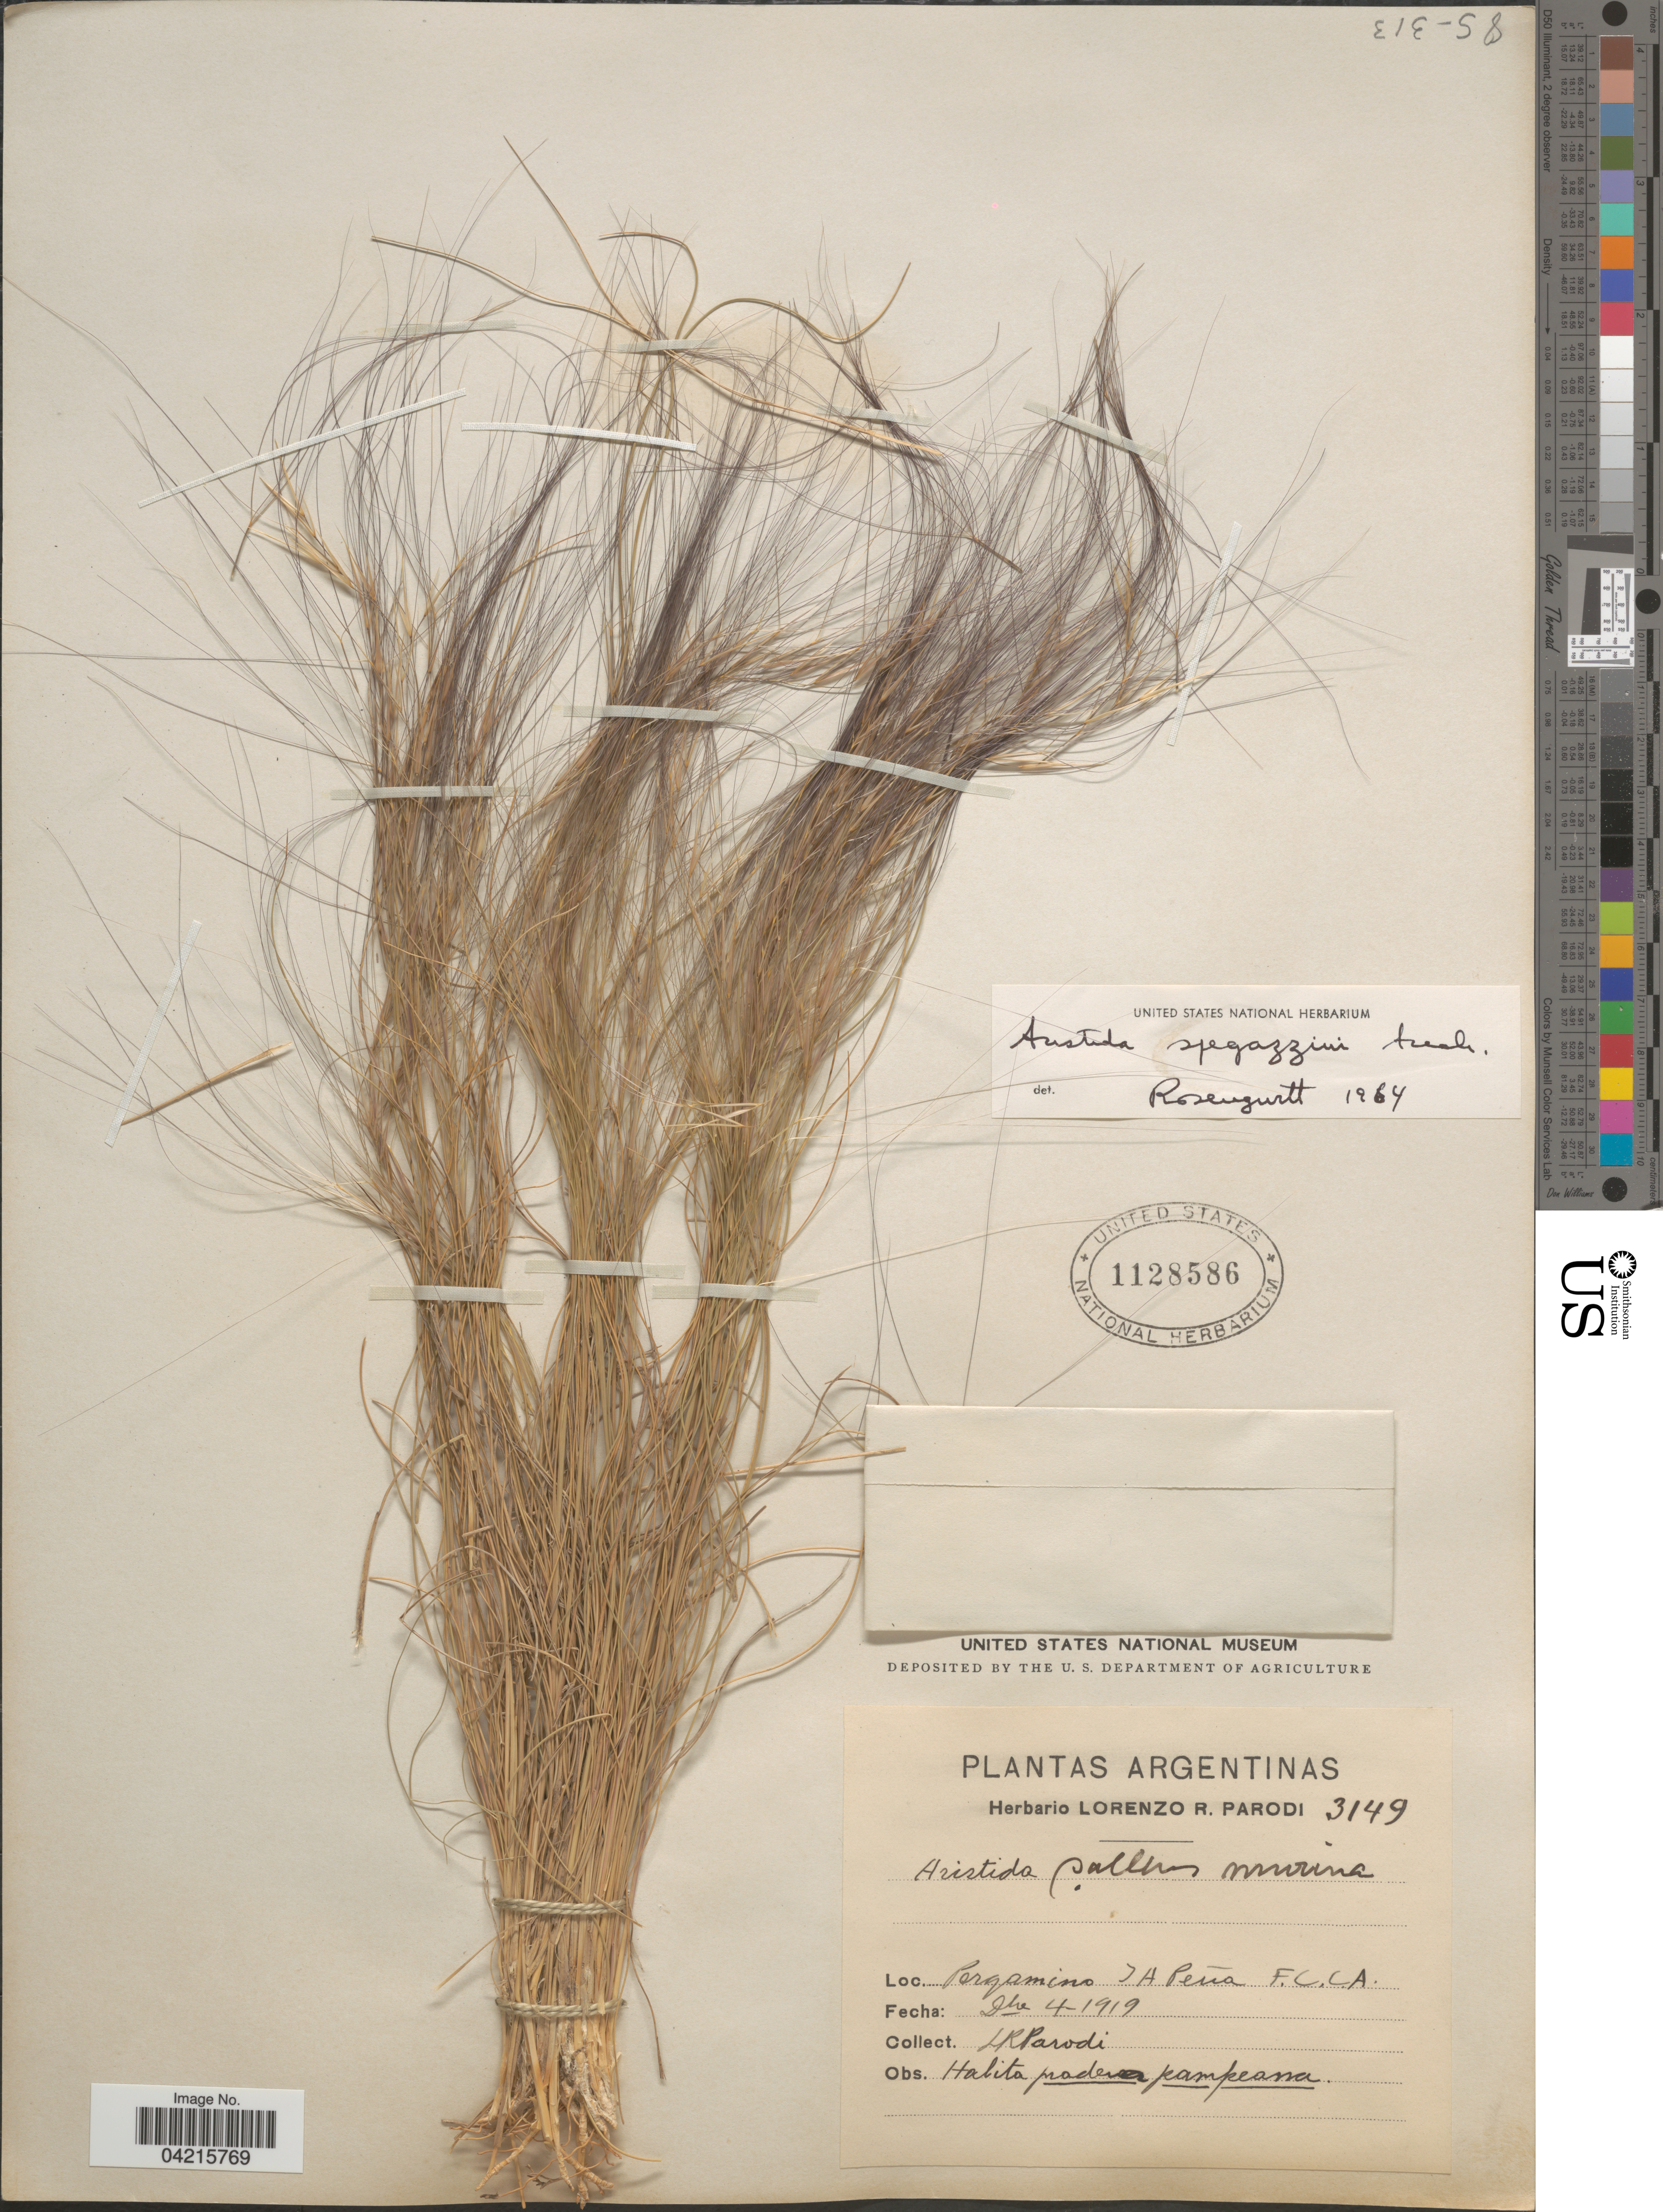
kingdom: Plantae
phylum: Tracheophyta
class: Liliopsida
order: Poales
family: Poaceae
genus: Aristida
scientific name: Aristida spegazzinii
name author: Arechav.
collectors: L. R. Parodi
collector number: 3149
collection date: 1919-12-04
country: Argentina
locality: Pergamino T A Peña F.C.C.A.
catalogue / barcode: US 1128586